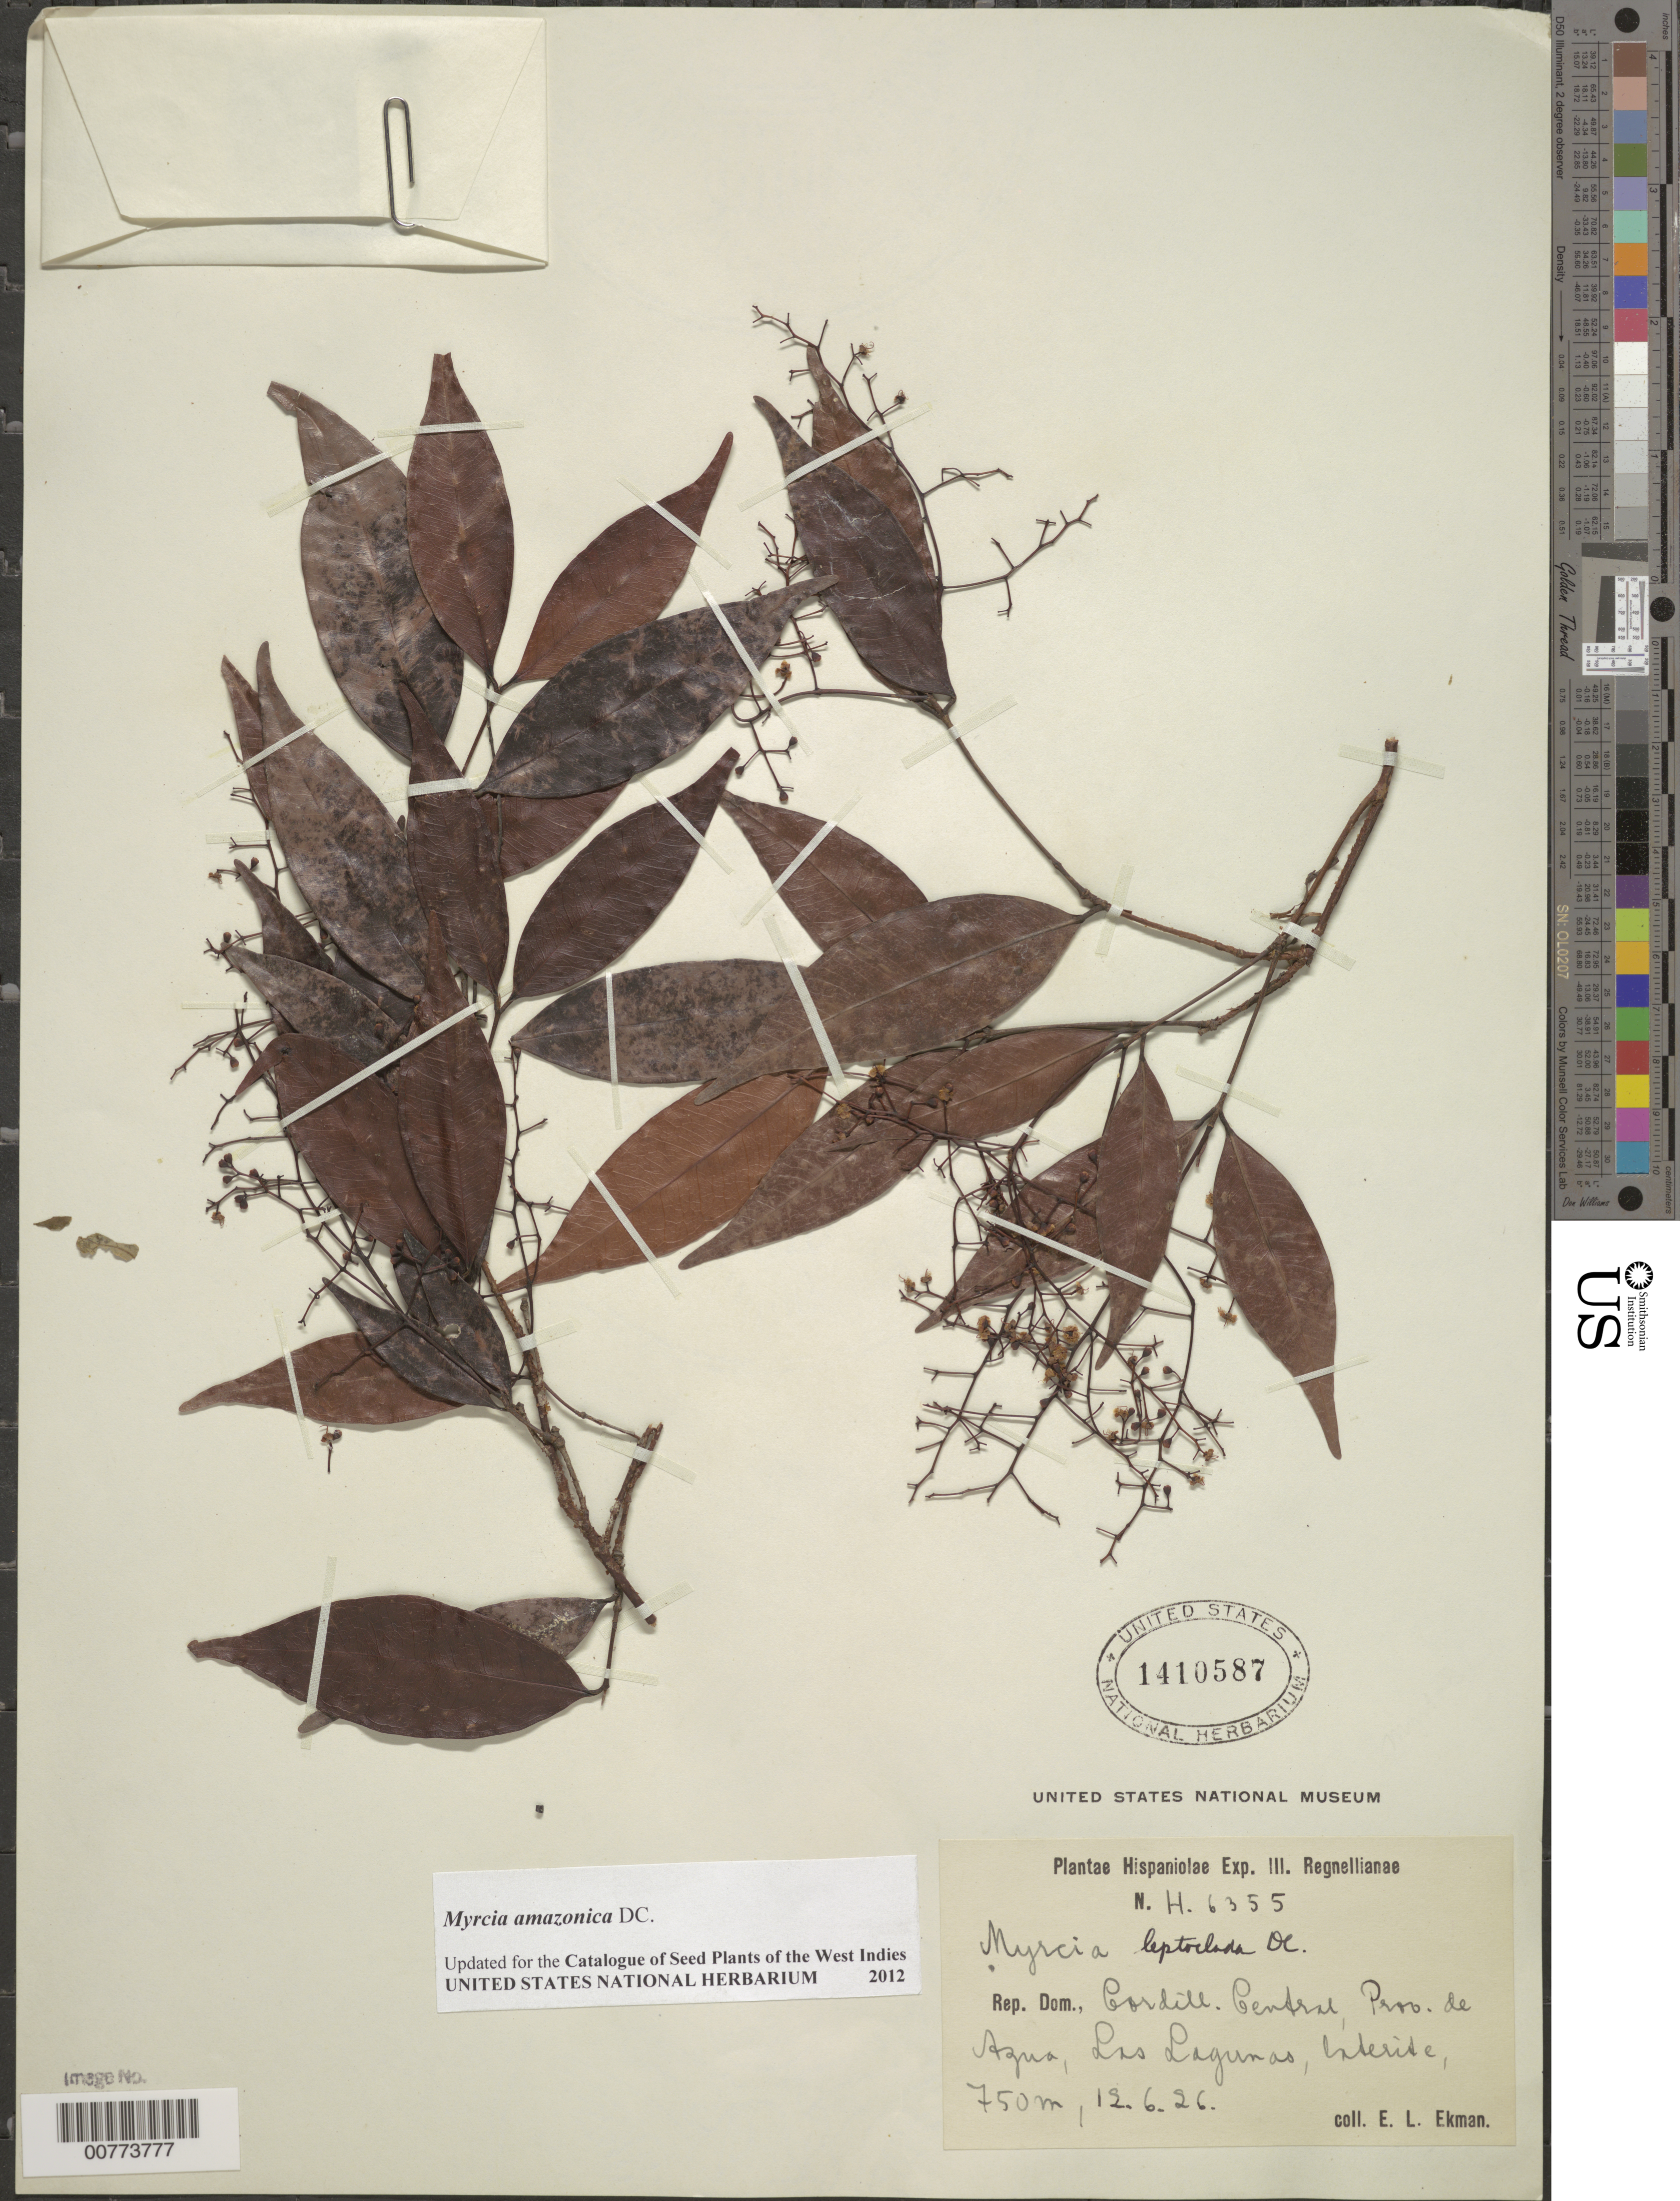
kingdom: Plantae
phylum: Tracheophyta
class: Magnoliopsida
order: Myrtales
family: Myrtaceae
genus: Myrcia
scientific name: Myrcia amazonica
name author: DC.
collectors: E. L. Ekman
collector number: H 6355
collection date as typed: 12 Jun 1926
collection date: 1926-06-12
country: Dominican Republic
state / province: Azua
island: Hispaniola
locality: Cordillera Central, Las Lagunas.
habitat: Laterite.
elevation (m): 750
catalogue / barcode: US 1410587